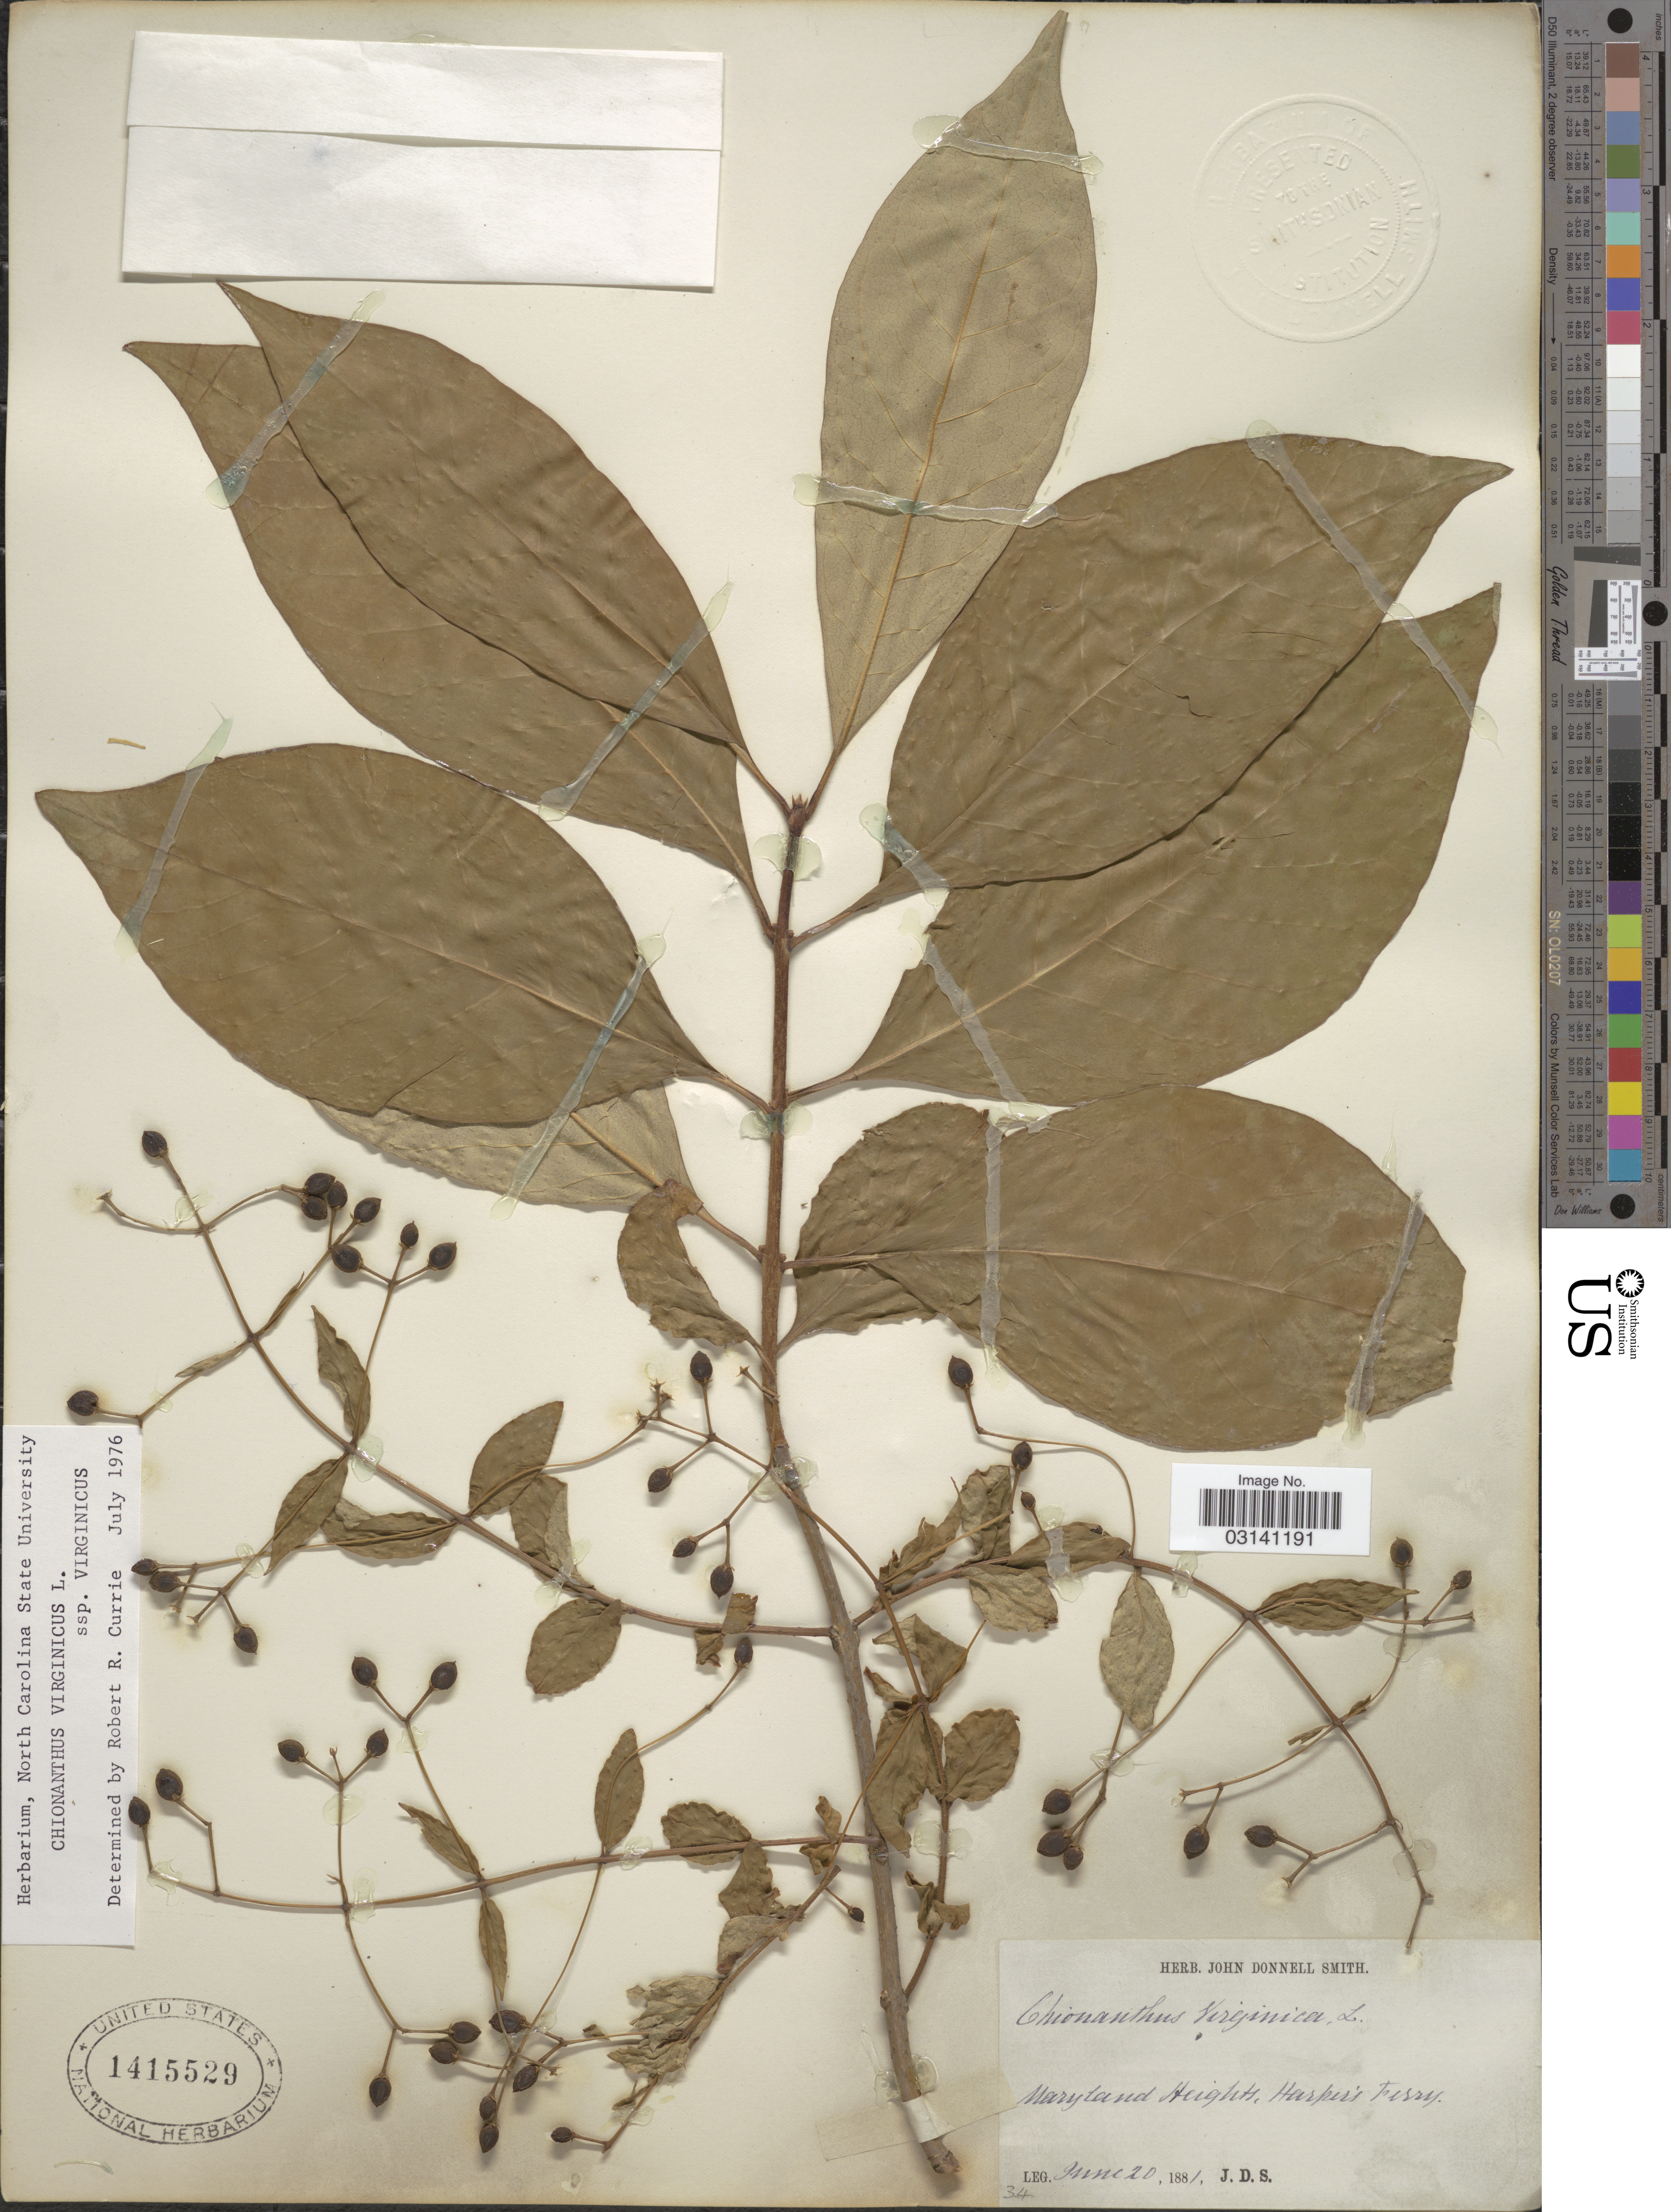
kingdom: Plantae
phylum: Tracheophyta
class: Magnoliopsida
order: Lamiales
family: Oleaceae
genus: Chionanthus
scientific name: Chionanthus virginicus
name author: L.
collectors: J. Donnell Smith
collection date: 1881-06-20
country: United States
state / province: Maryland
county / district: Washngton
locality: Maryland Height, Harper's Ferry.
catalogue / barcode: US 1415529